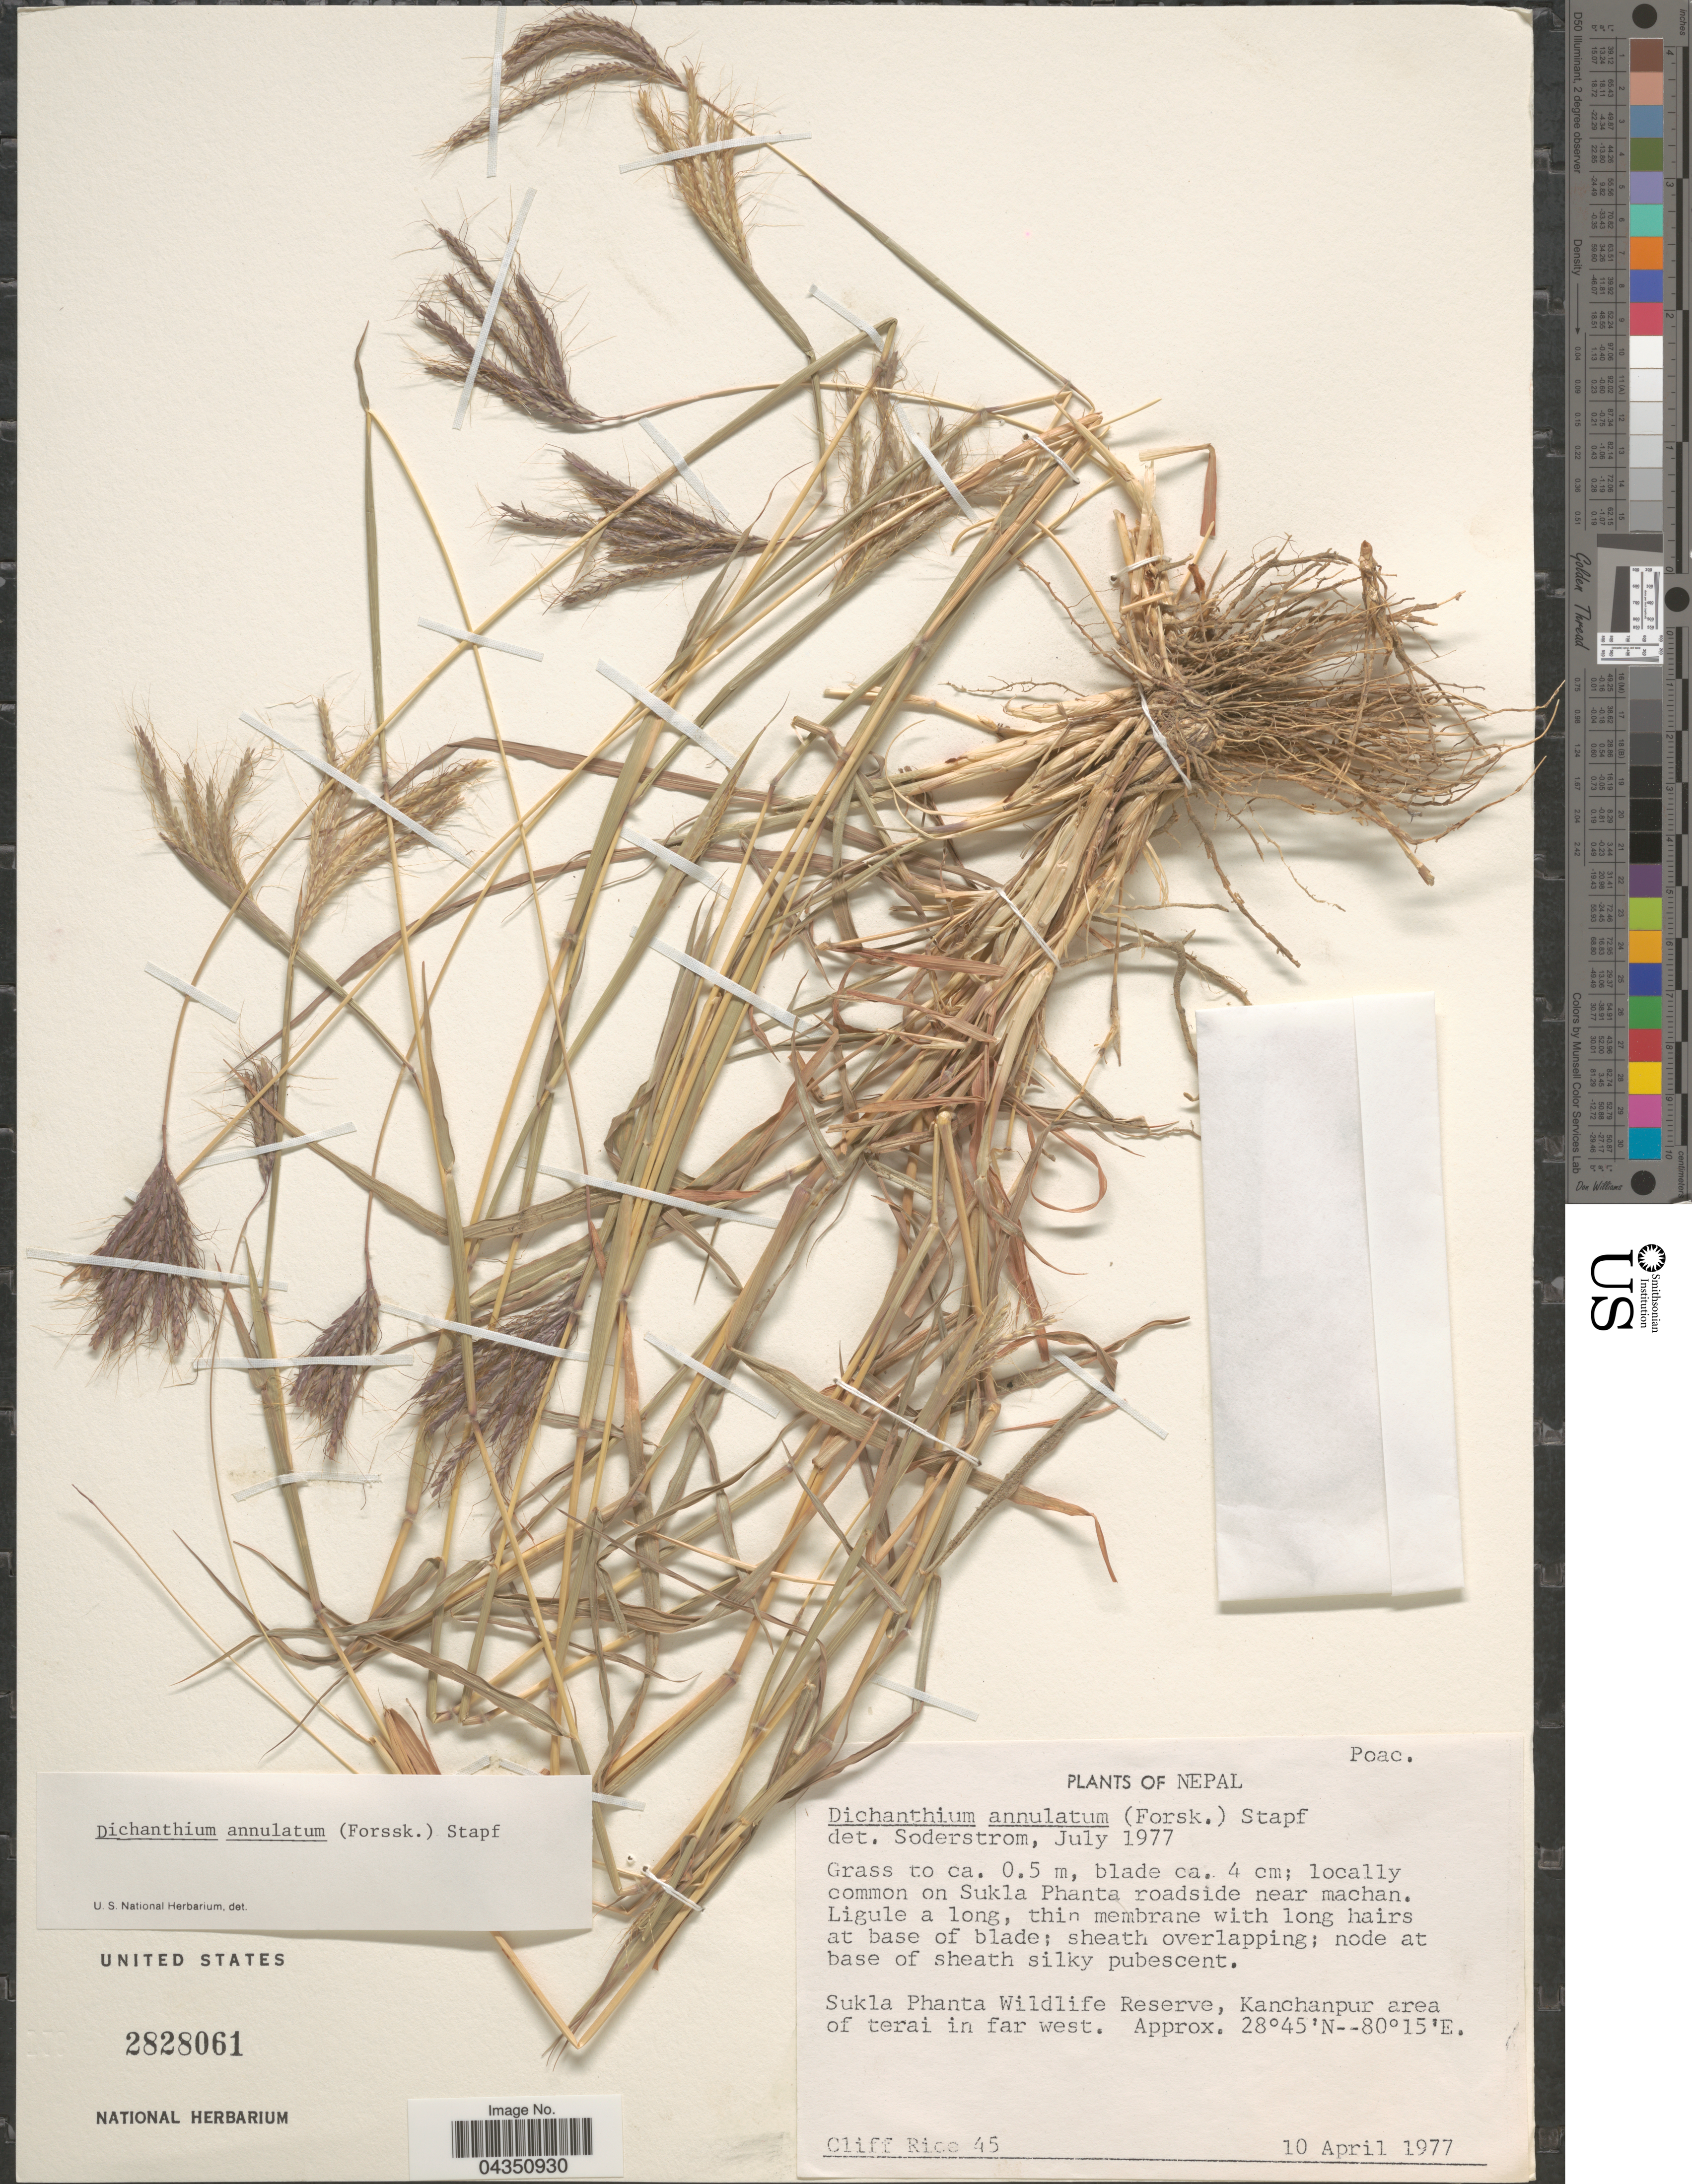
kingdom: Plantae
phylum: Tracheophyta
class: Liliopsida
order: Poales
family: Poaceae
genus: Dichanthium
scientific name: Dichanthium annulatum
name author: (Forssk.) Stapf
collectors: C. Rice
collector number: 45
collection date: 1977-04-10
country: Nepal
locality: Locally common on Sukla Phanta roadside near machan. Sukla Phanta Wildlife Reserve, Kanchanpur area of terai in far west.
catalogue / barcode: US 2828061